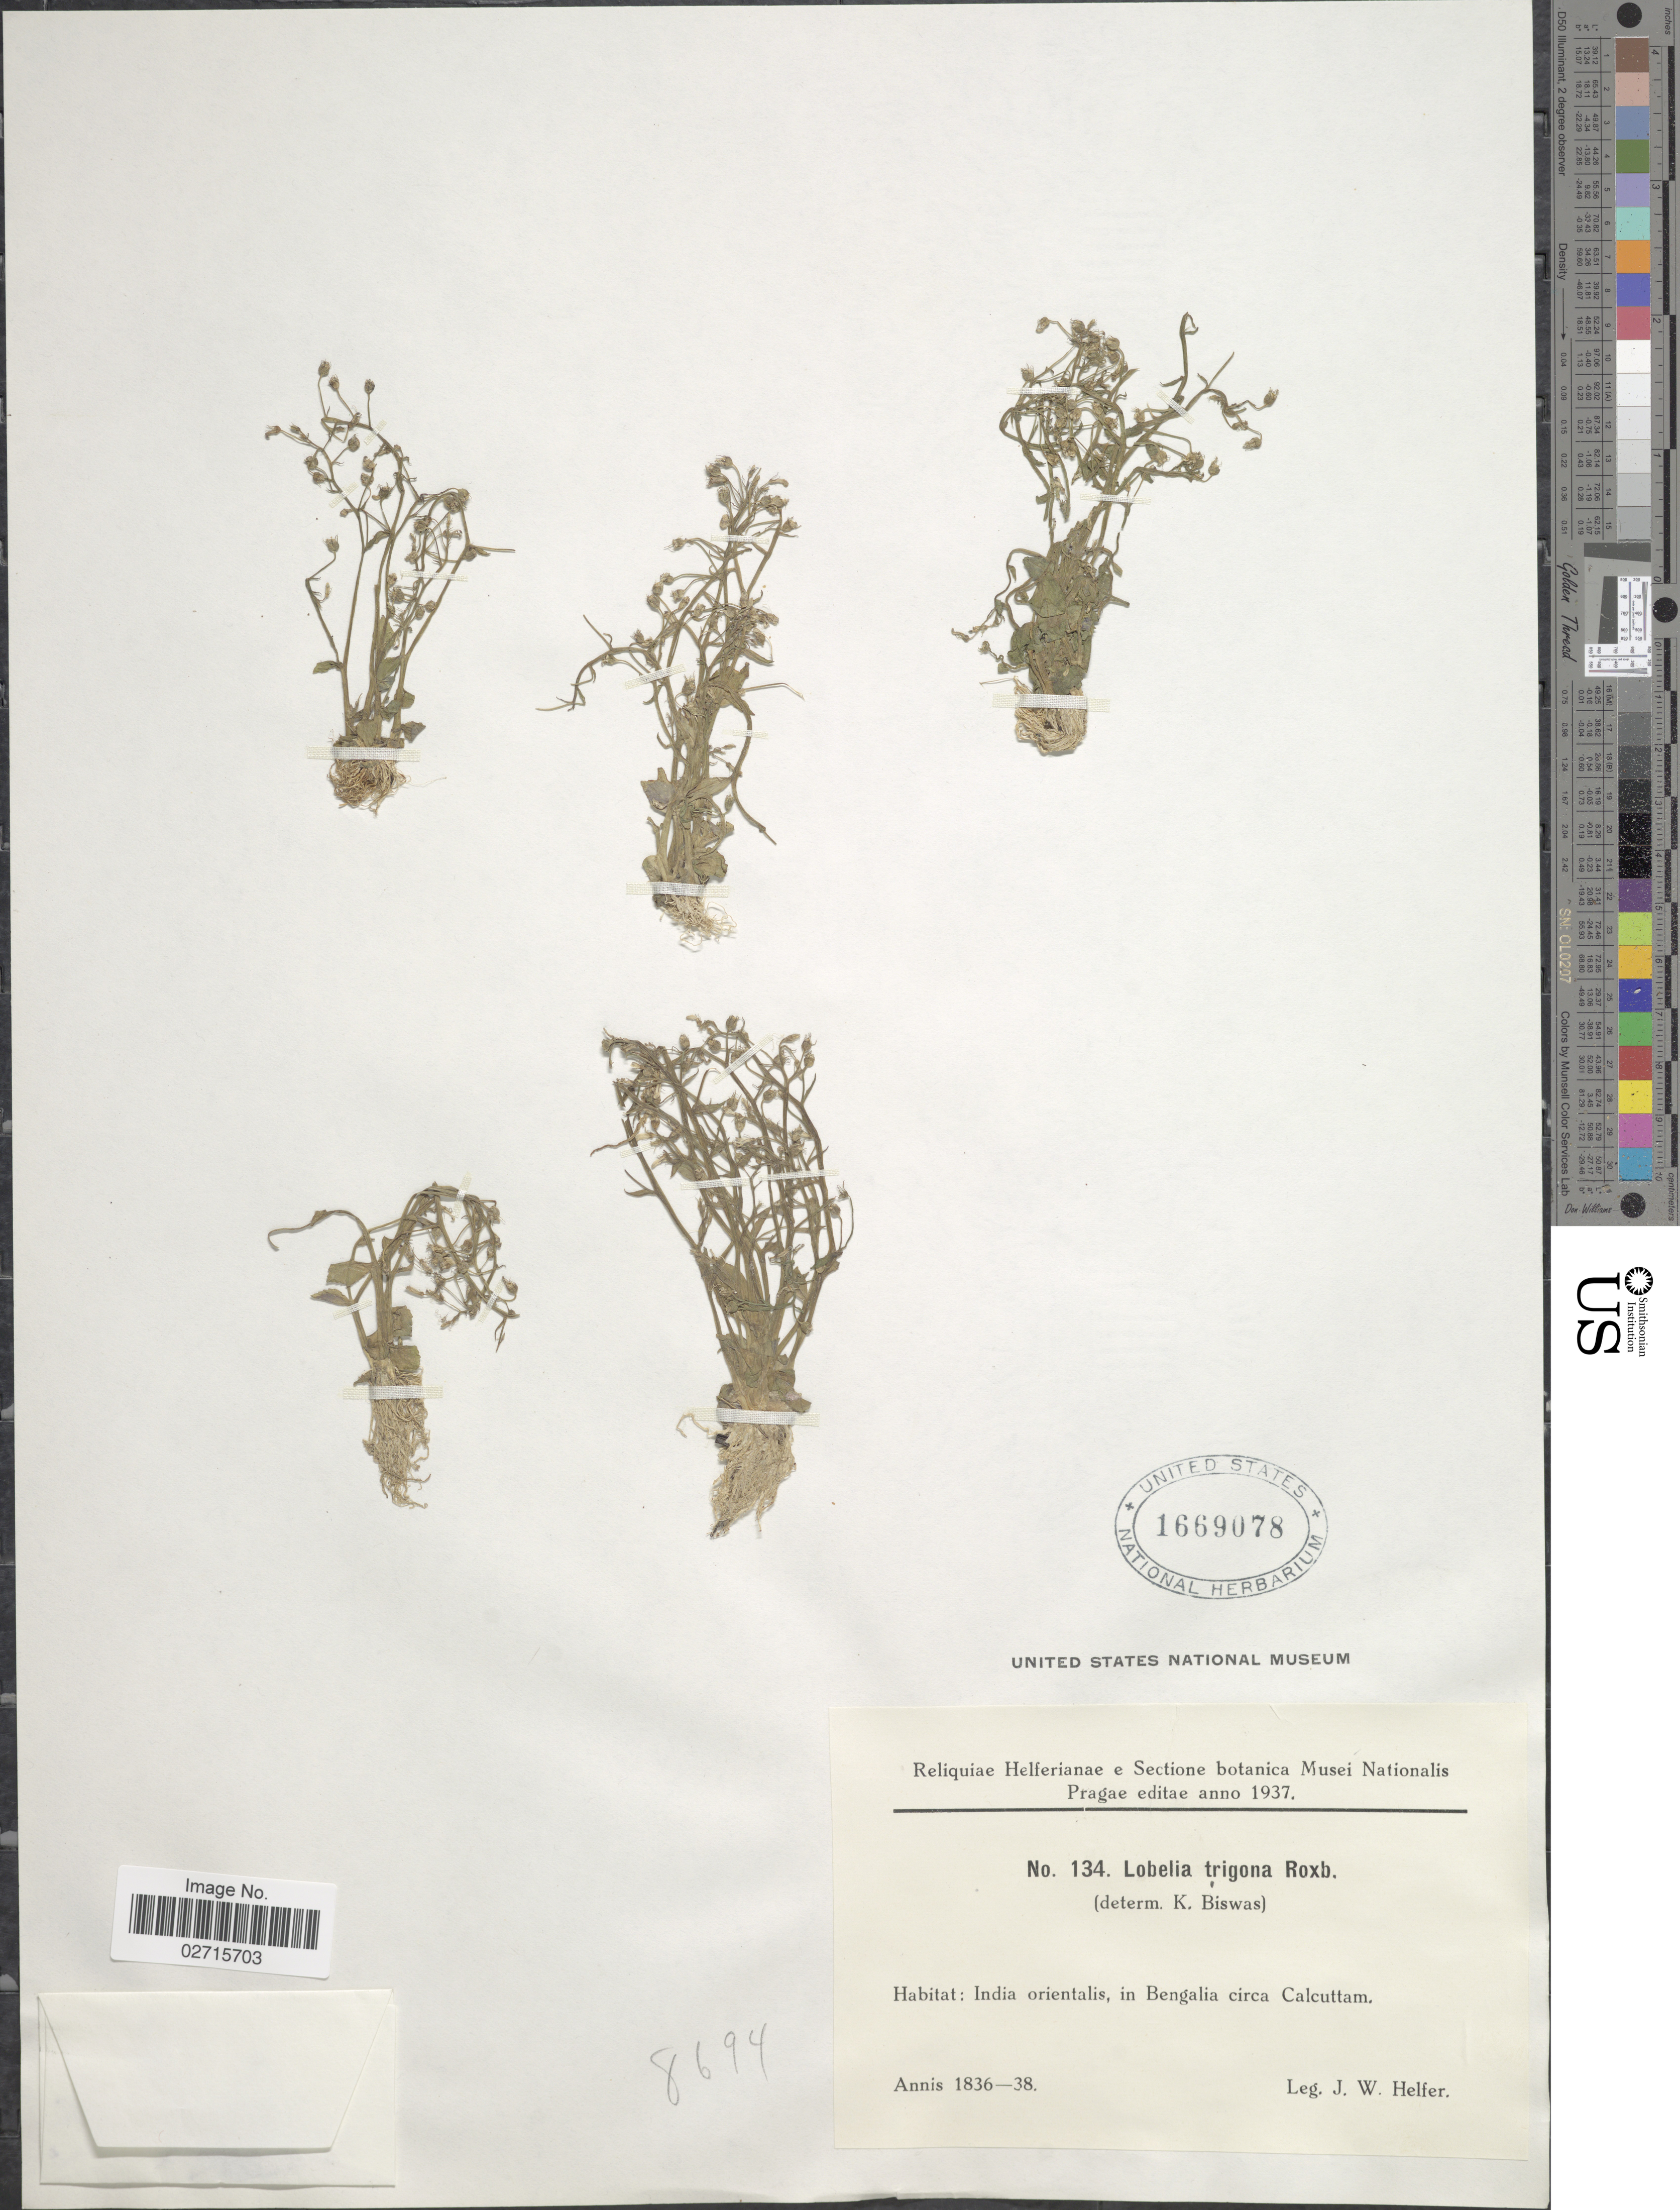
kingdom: Plantae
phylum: Tracheophyta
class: Magnoliopsida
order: Asterales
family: Campanulaceae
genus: Lobelia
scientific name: Lobelia alsinoides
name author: Lam.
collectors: J. W. Helfer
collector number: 134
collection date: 1836/1838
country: India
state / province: West Bengal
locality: India orientalis, in Bengalia circa Calcuttam.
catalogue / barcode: US 1669078